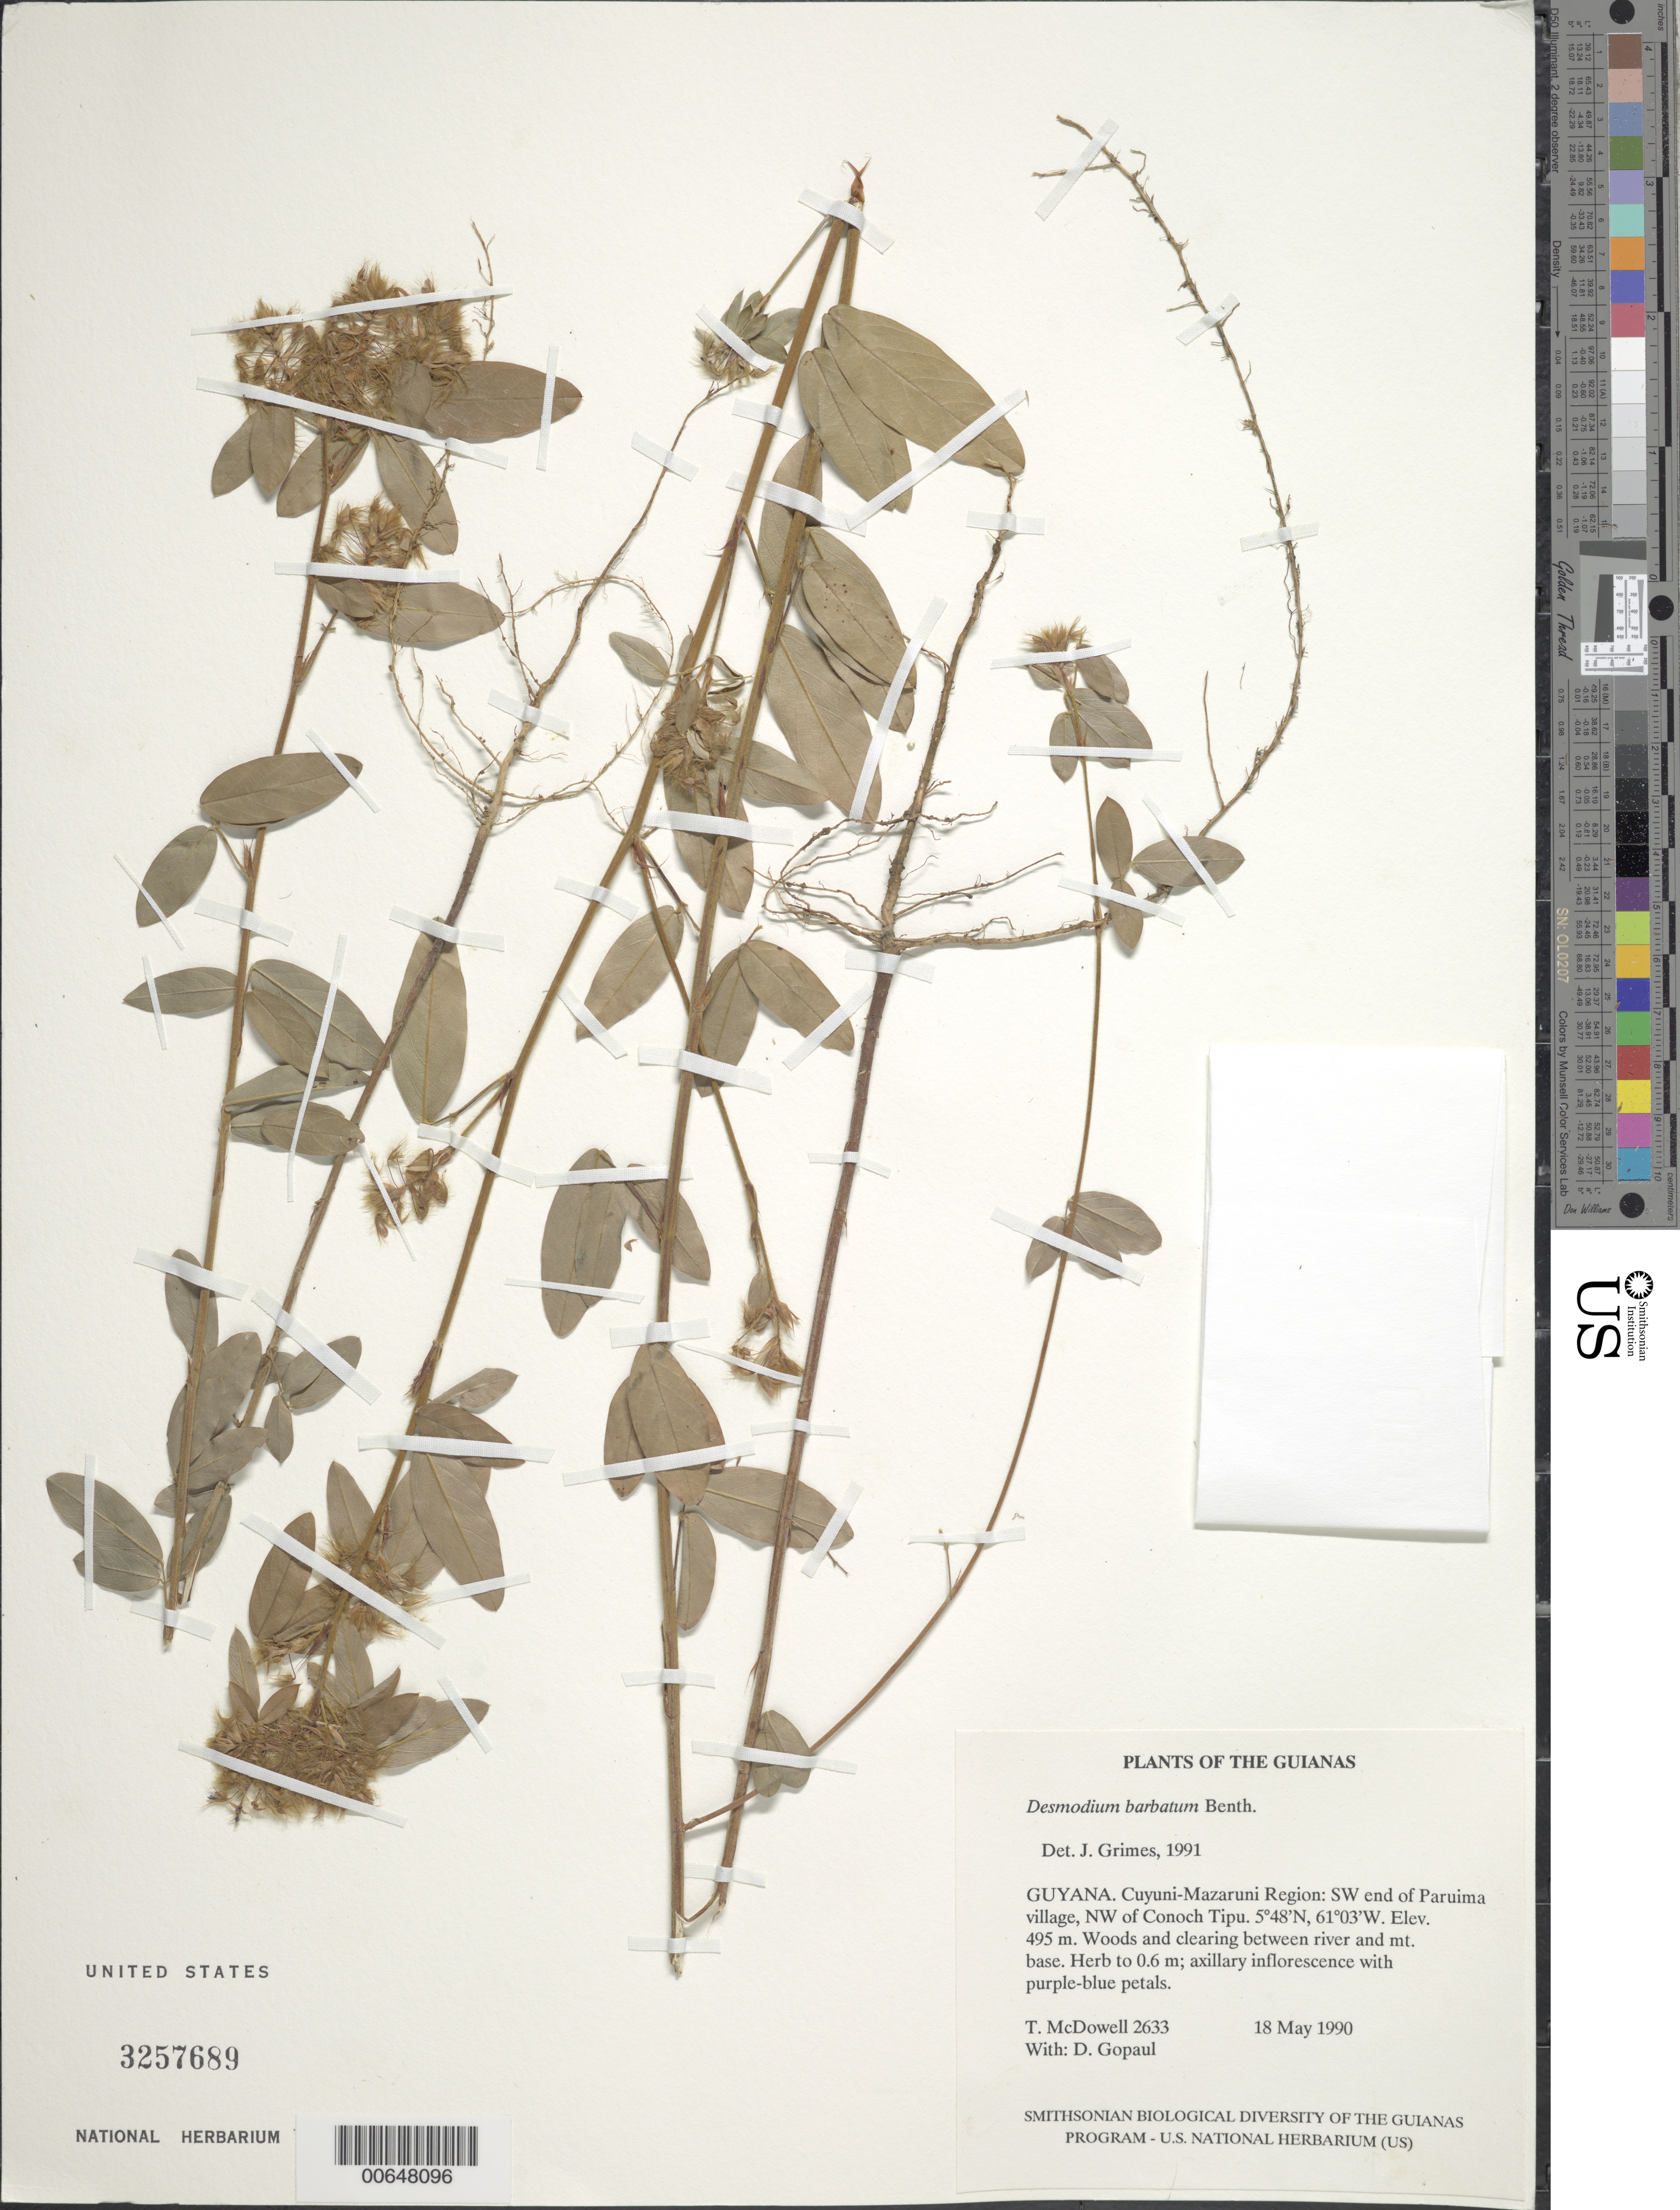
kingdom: Plantae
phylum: Tracheophyta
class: Magnoliopsida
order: Fabales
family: Fabaceae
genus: Grona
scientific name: Grona barbata var. barbata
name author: (L.) H. Ohashi & K. Ohashi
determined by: Strong, Mark T., (BOT), Smithsonian Institution - National Museum of Natural History (UNITED STATES)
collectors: T. McDowell & D. Gopaul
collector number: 2633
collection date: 1990-05-18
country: Guyana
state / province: Cuyuni-Mazaruni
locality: Guianas. Guyana. Cuyuni-Mazaruni Region: SW end of Paruima village, NW of Conoch Tipu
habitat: Woods and clearing between river and mt. base.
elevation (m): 495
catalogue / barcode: US 3257689